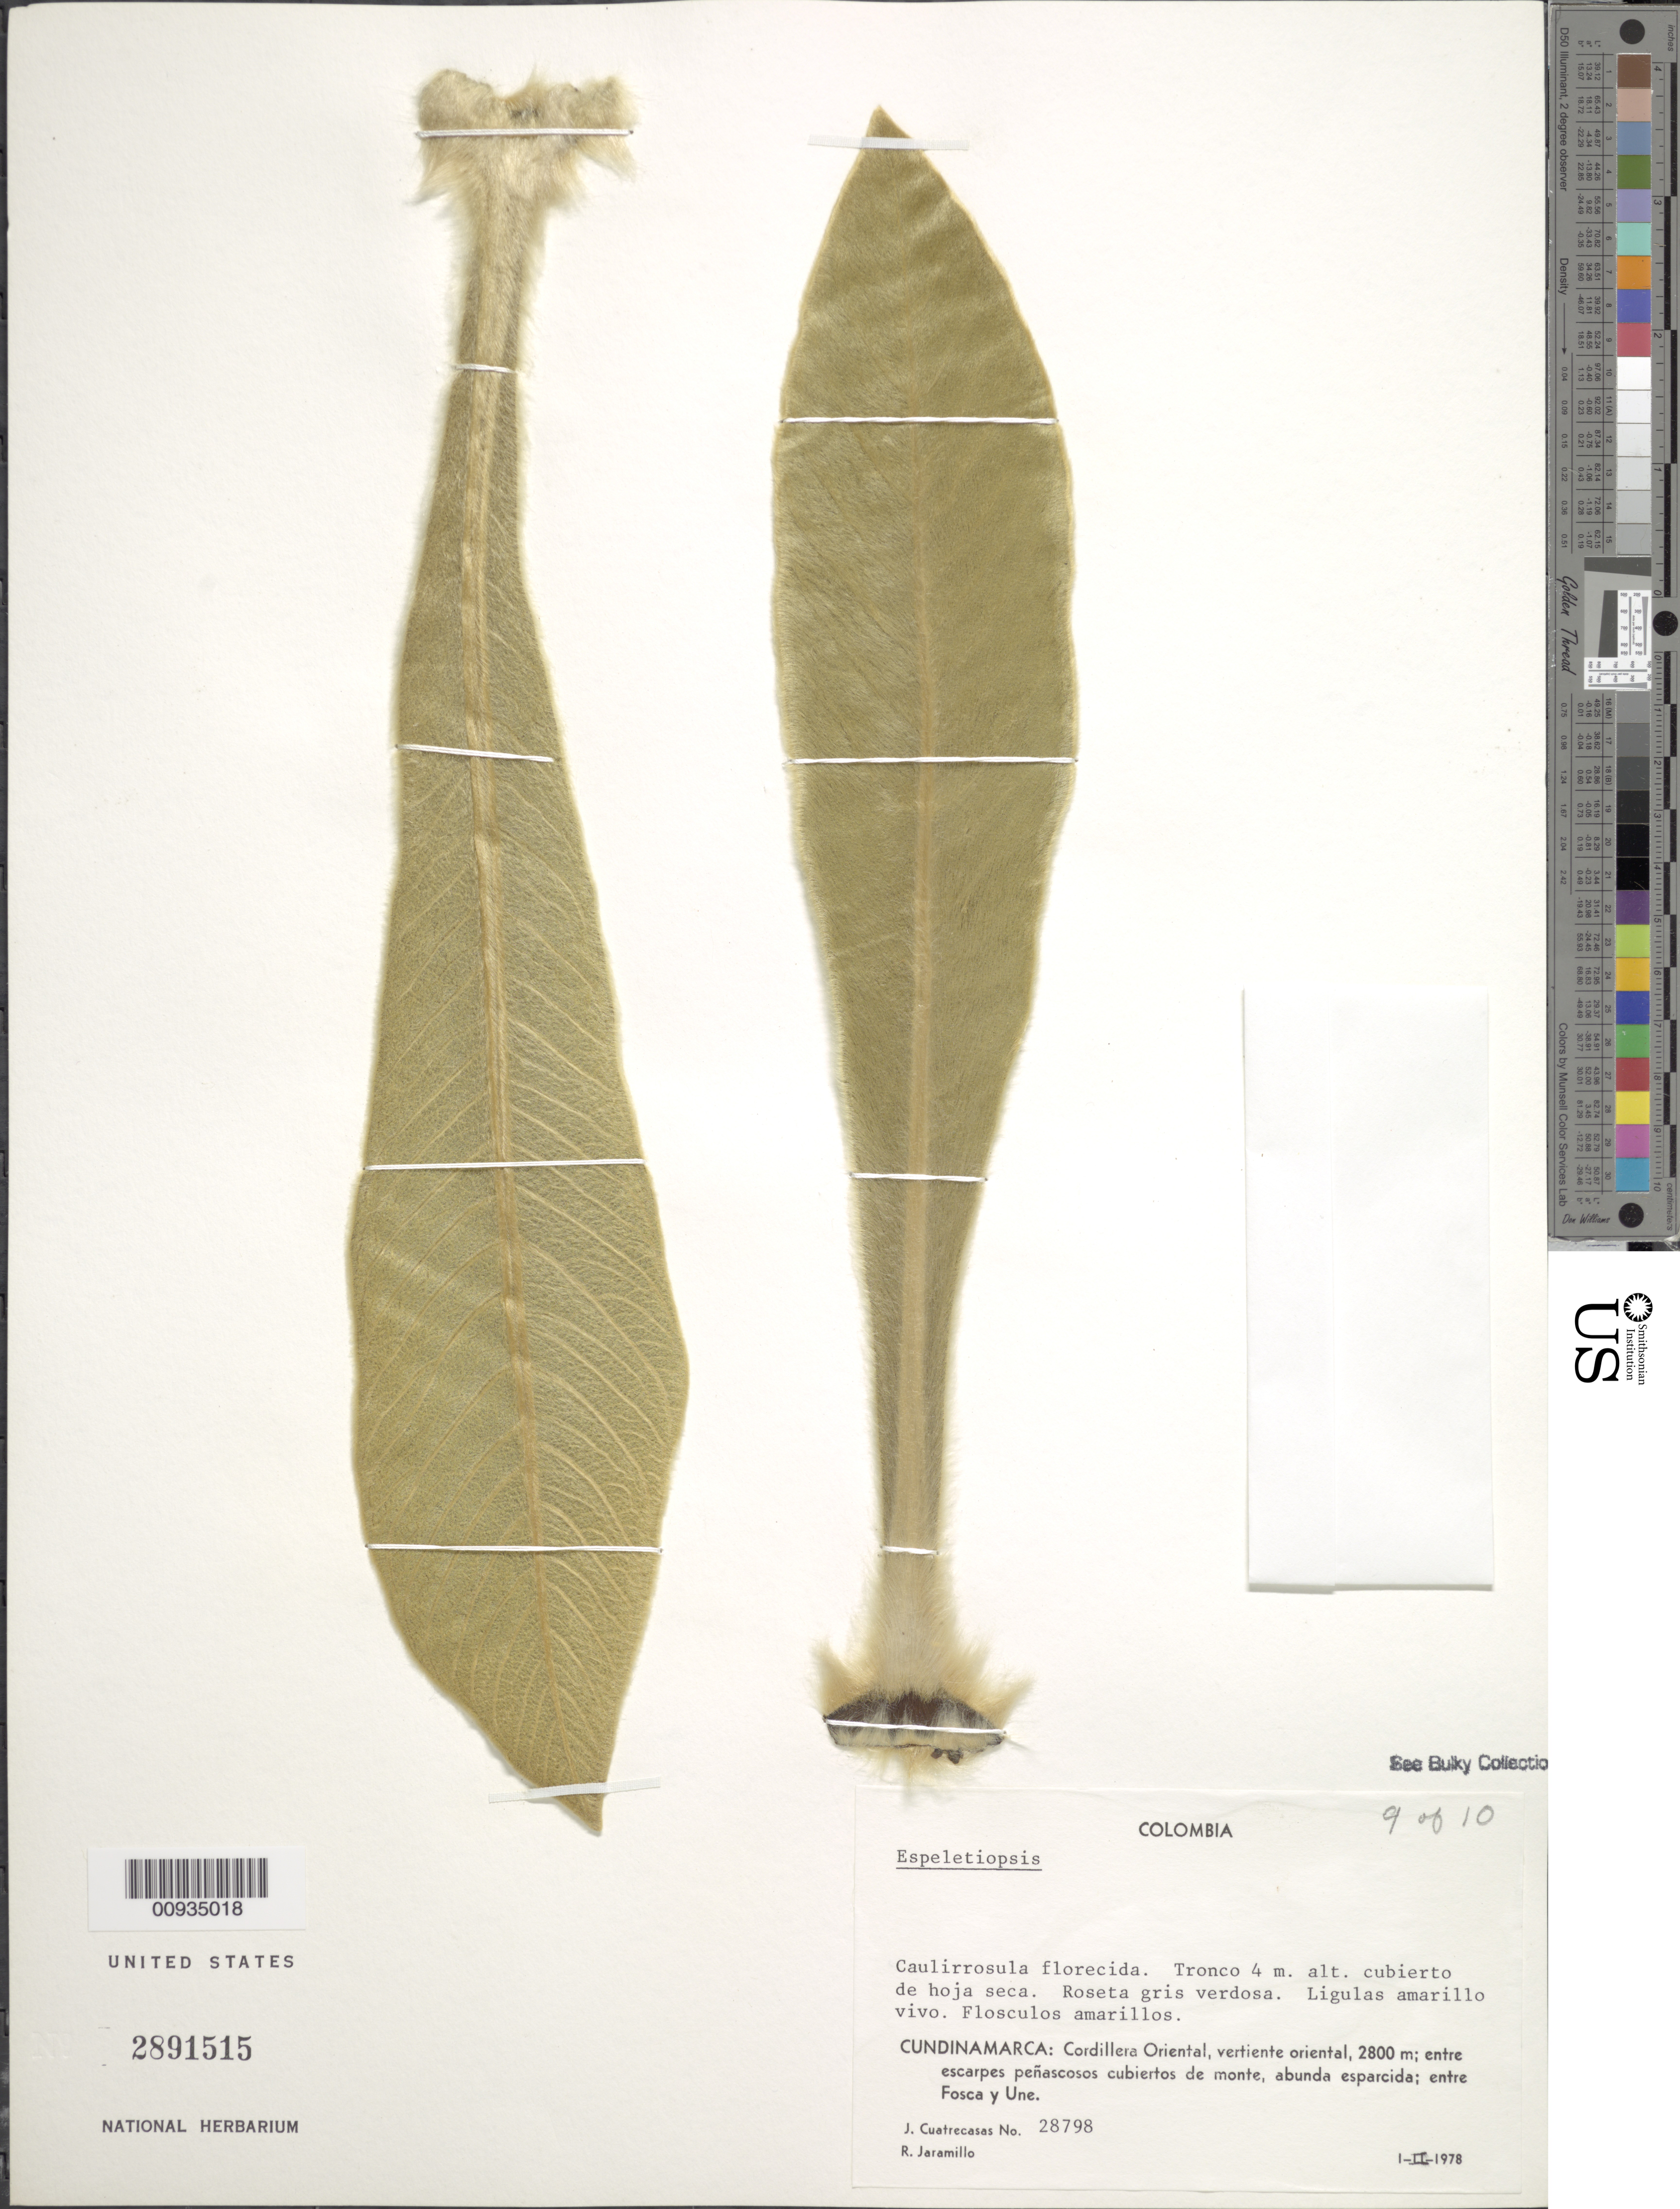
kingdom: Plantae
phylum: Tracheophyta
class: Magnoliopsida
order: Asterales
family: Asteraceae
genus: Espeletiopsis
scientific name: Espeletiopsis sp.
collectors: J. Cuatrecasas & R. Jaramillo M.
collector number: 28798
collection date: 1978-02-01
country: Colombia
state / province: Cundinamarca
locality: Cordillera Oriental, vertiente oriental, entre Fosca y Une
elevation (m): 2800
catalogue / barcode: US 2891515